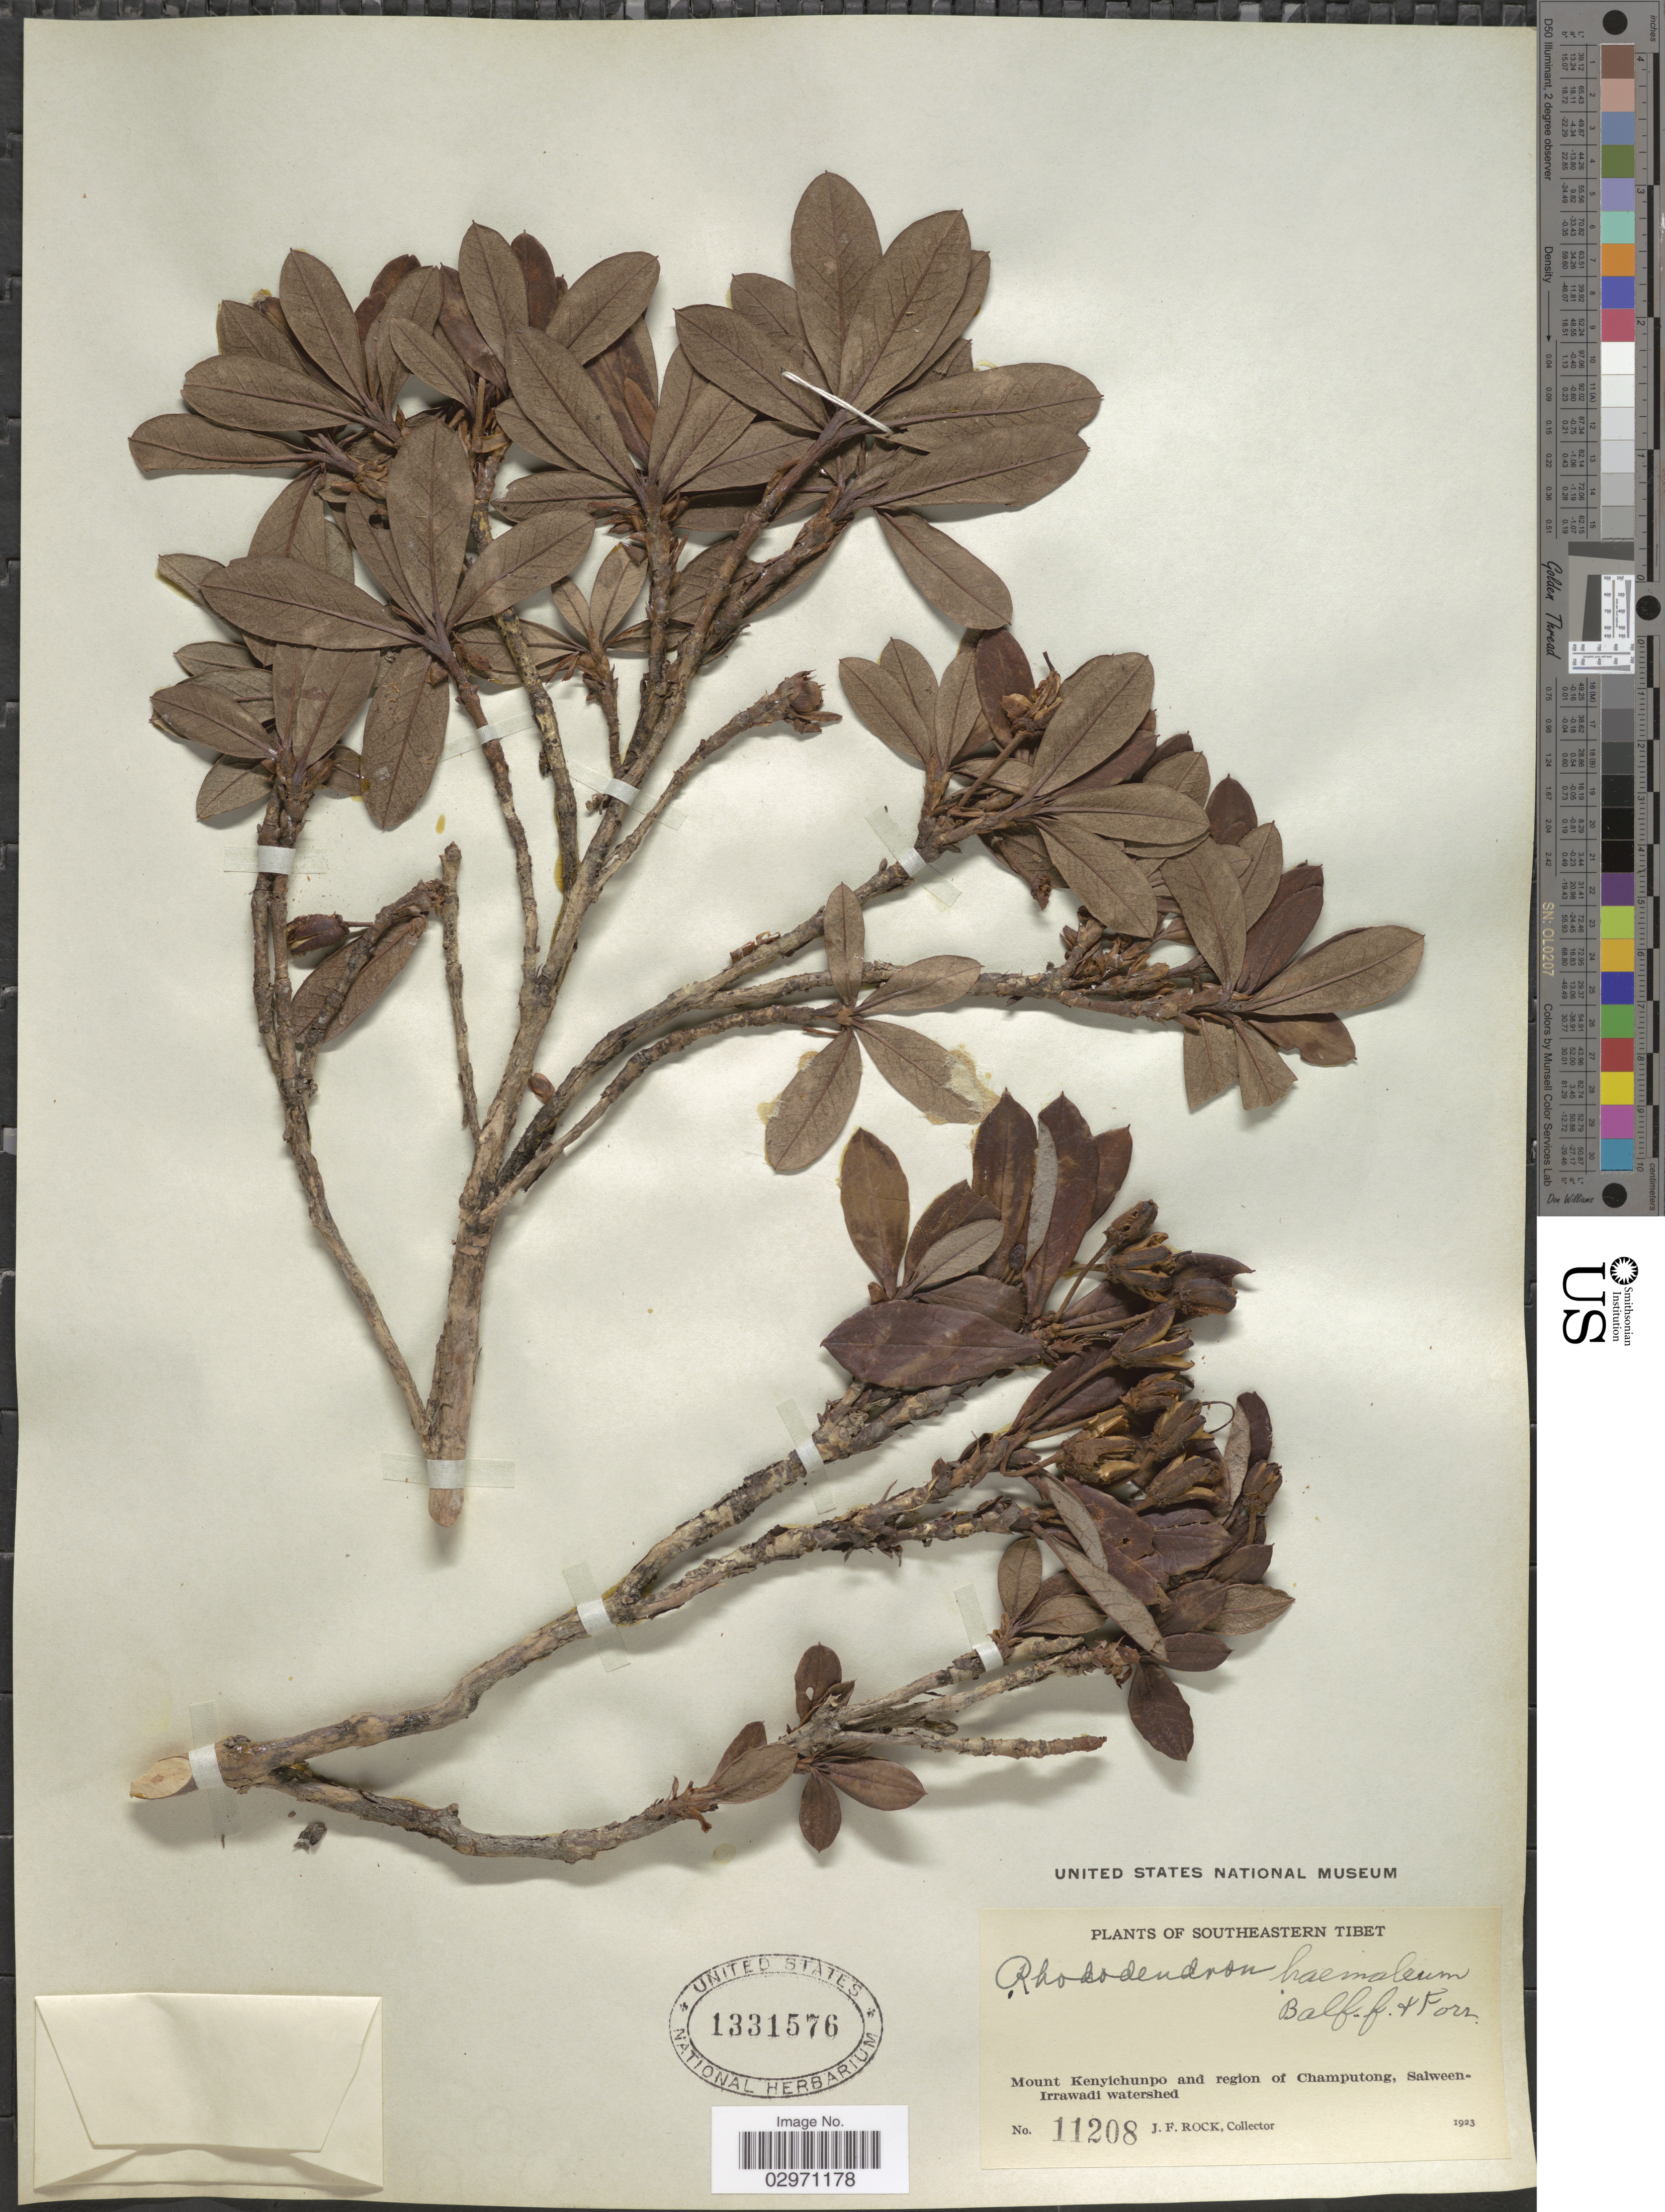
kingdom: Plantae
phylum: Tracheophyta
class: Magnoliopsida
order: Ericales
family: Ericaceae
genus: Rhododendron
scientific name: Rhododendron haemaleum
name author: Balf. f. & Forrest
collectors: J. Rock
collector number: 11208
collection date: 1923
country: China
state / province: Xizang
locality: Southeastern Tibet. Mount Kenyichunpo and region of Champutong, Salween-Irrawadi watershed.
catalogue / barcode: US 1331576